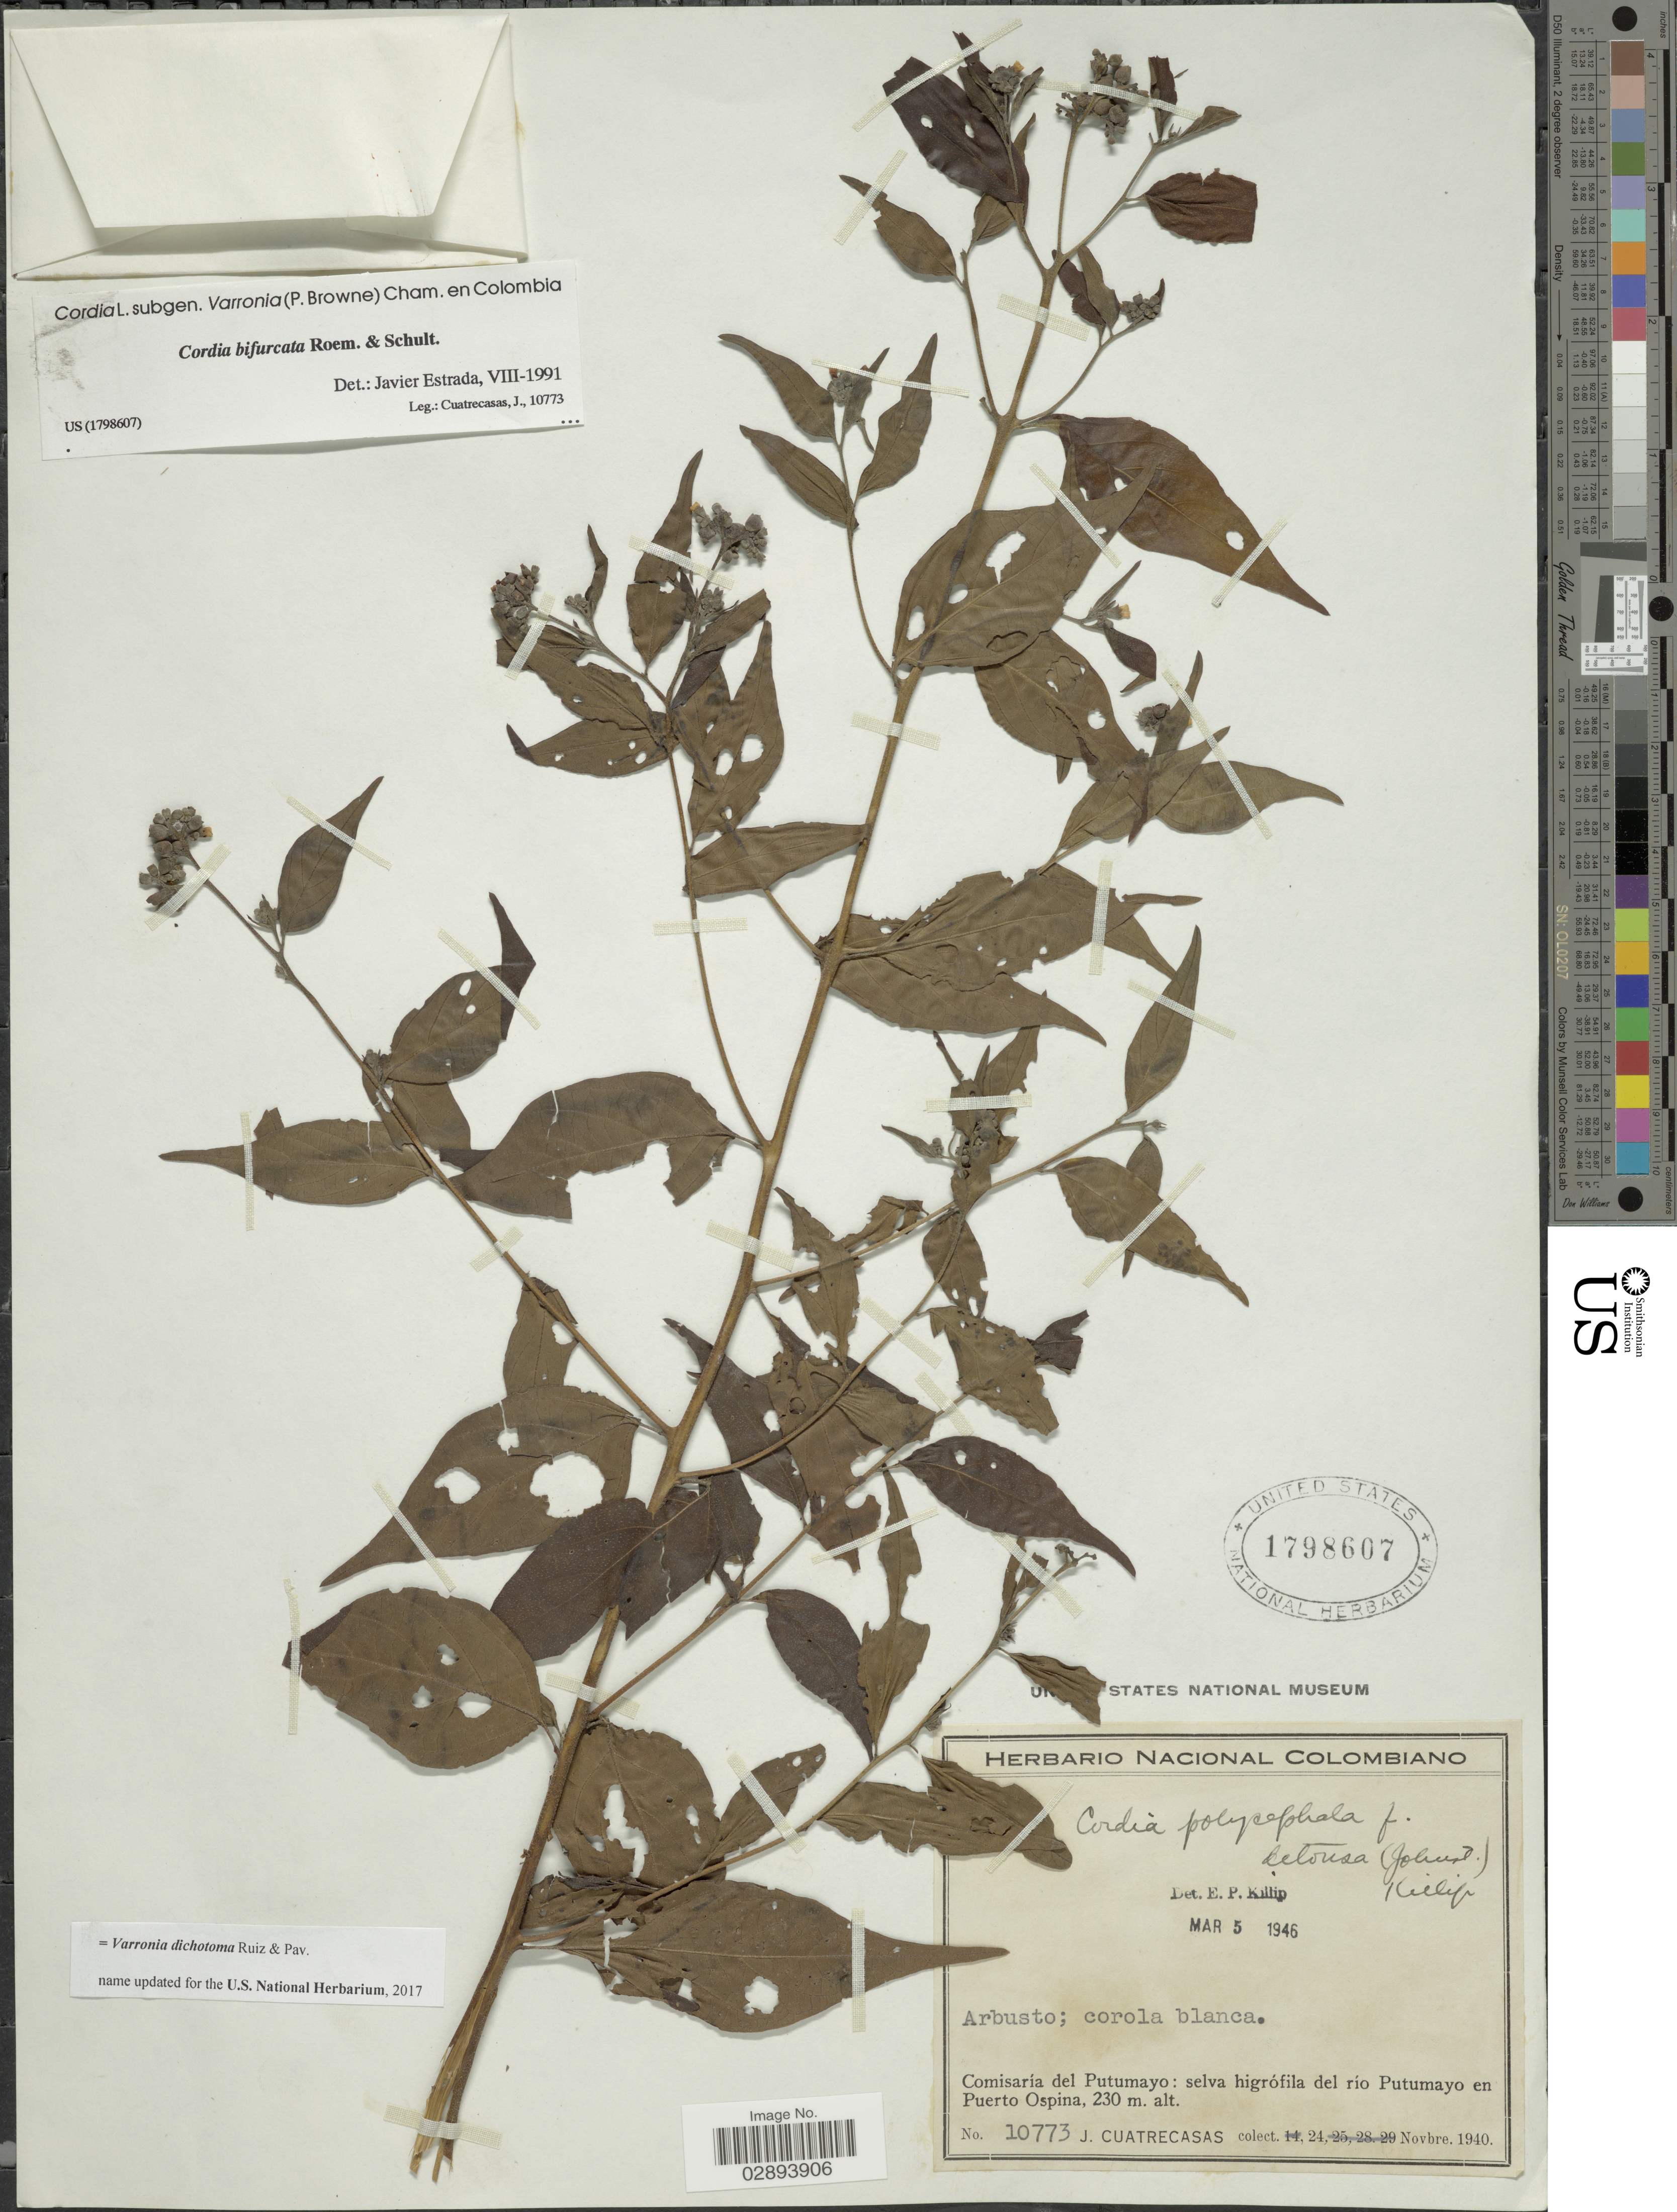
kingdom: Plantae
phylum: Tracheophyta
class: Magnoliopsida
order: Boraginales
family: Cordiaceae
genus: Varronia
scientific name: Varronia dichotoma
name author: Ruiz & Pav.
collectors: J. Cuatrecasas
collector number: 10773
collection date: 1940-11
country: Colombia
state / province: Putumayo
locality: Comisaría del Putumayo, selva higrófila del río Putumayo en Puerto Ospina.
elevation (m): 230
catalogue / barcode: US 1798607